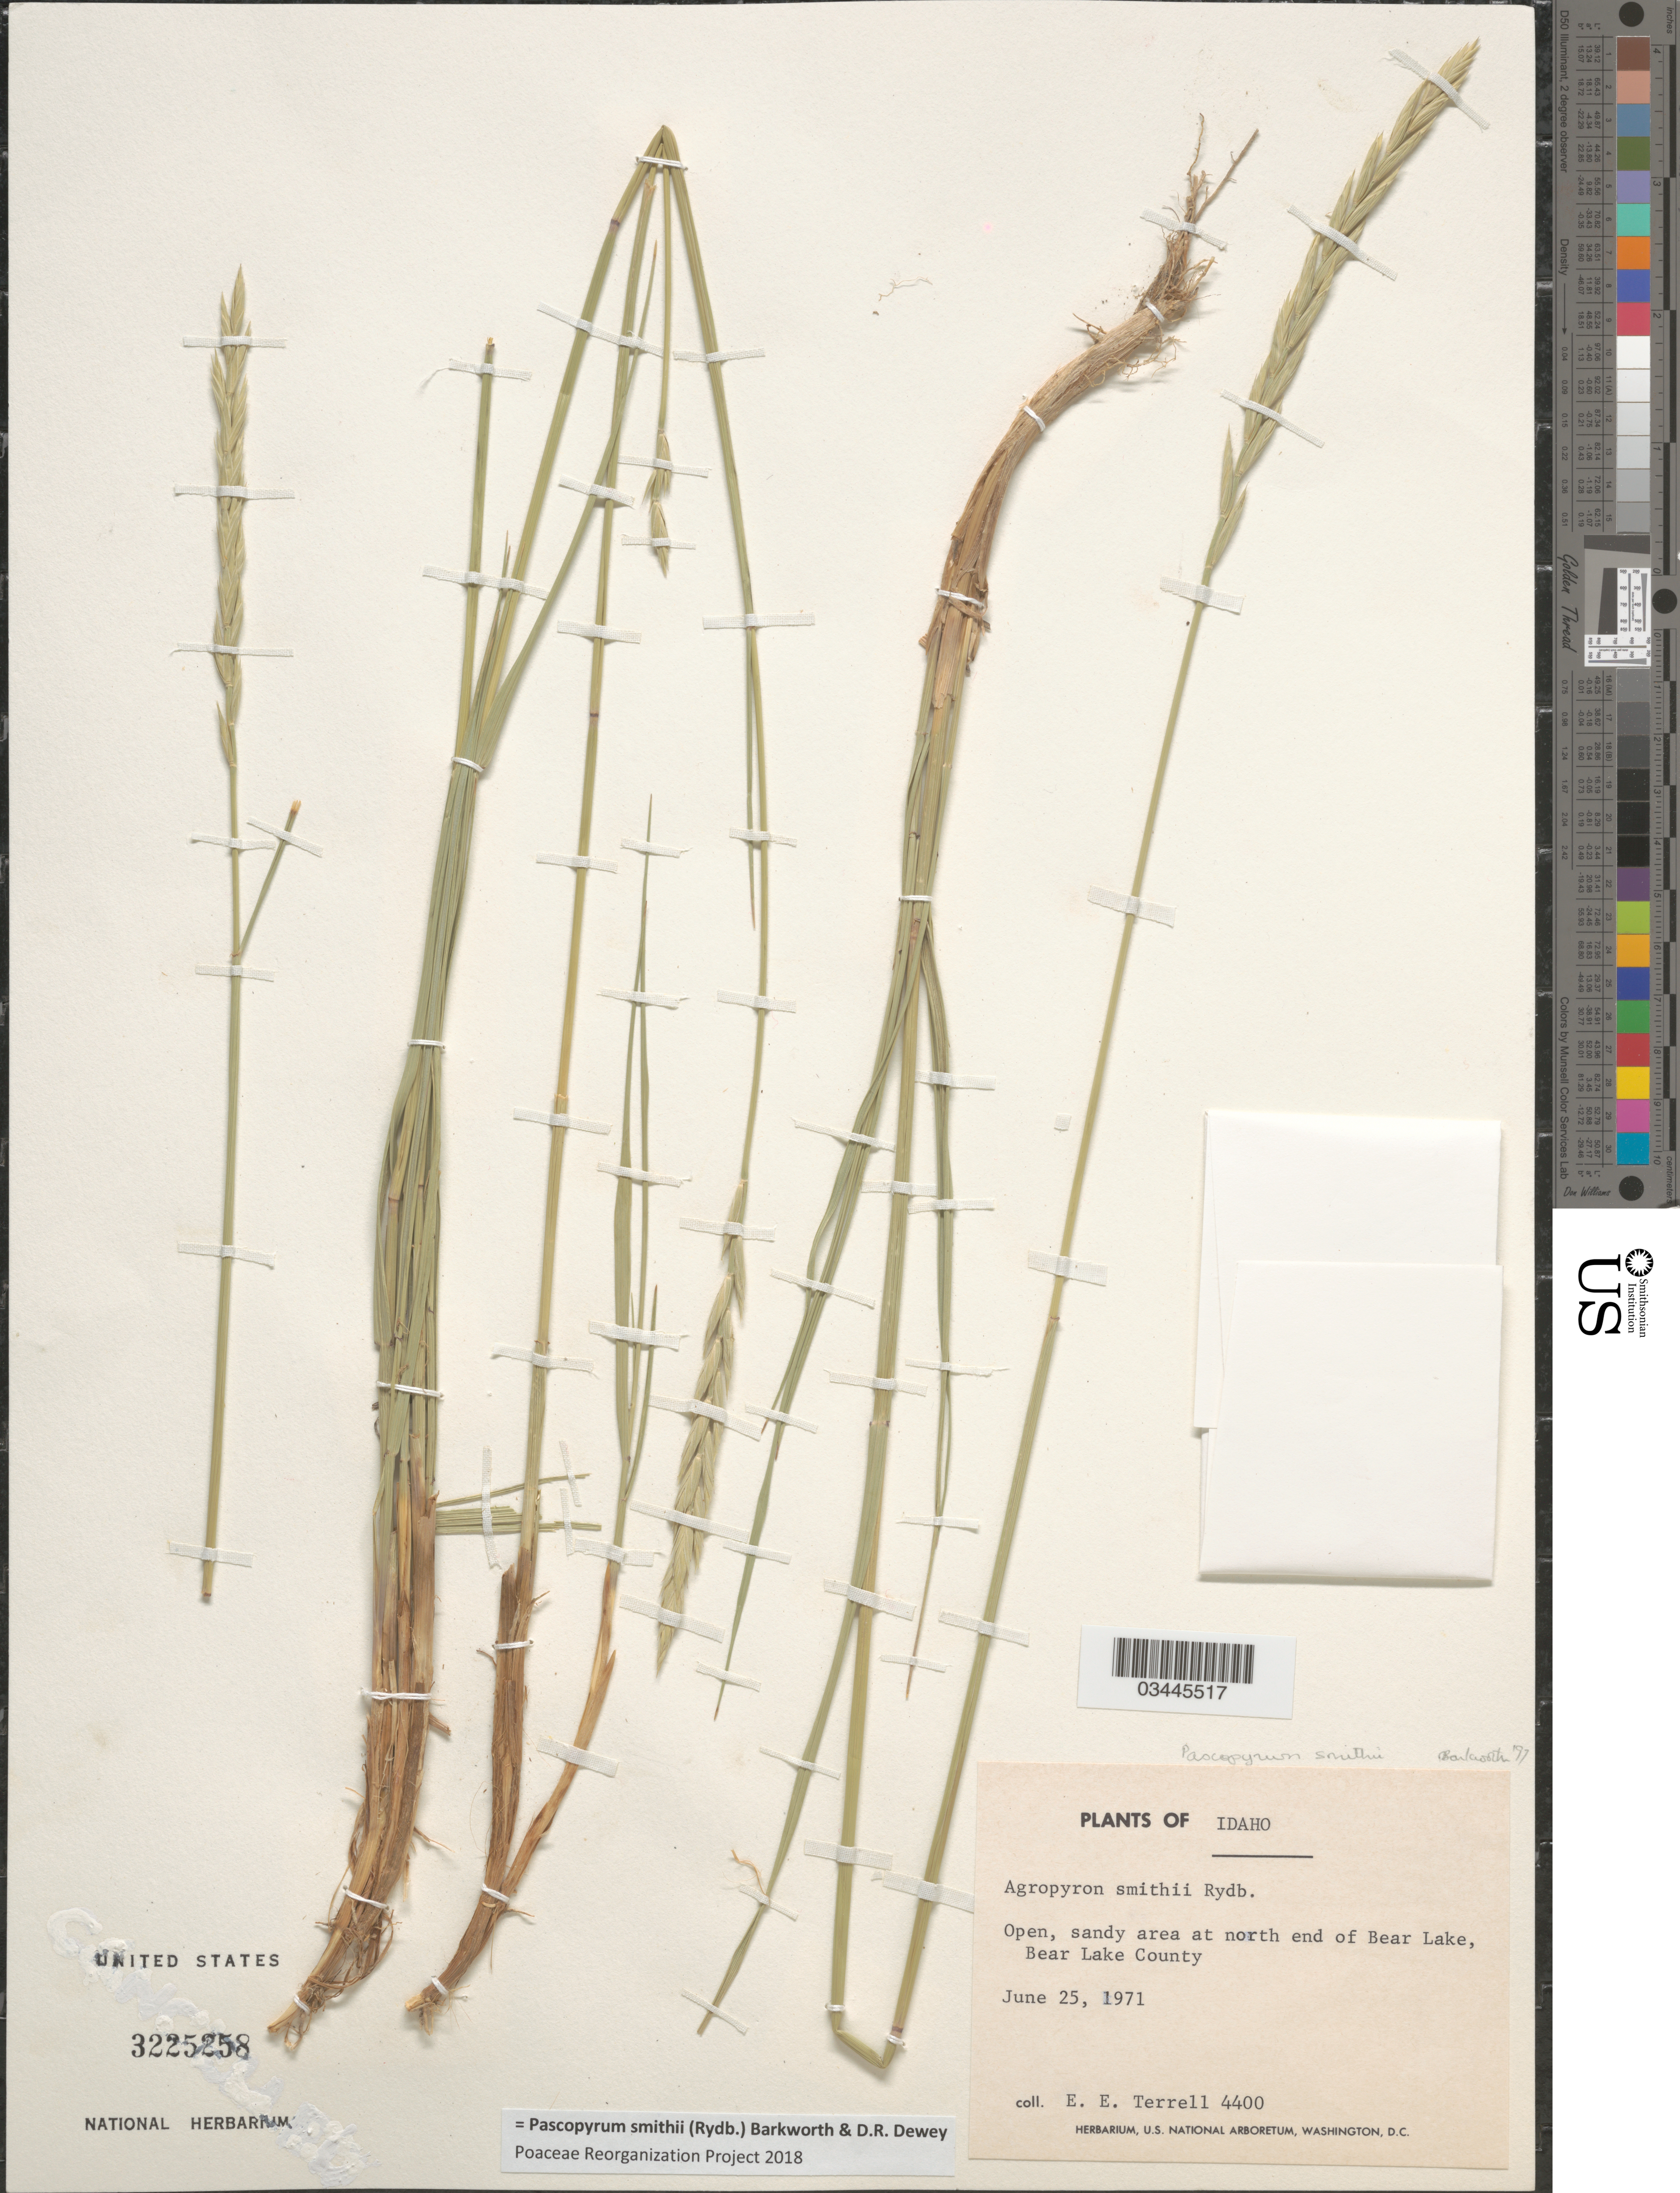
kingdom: Plantae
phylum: Tracheophyta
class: Liliopsida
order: Poales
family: Poaceae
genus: Pascopyrum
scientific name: Pascopyrum smithii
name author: (Rydb.) Barkworth & Dewey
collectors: E. Terrell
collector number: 4400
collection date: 1971-06-25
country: United States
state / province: Idaho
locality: Open, sandy area at north end of Bear Lake, Bear Lake County.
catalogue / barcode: US 3225258